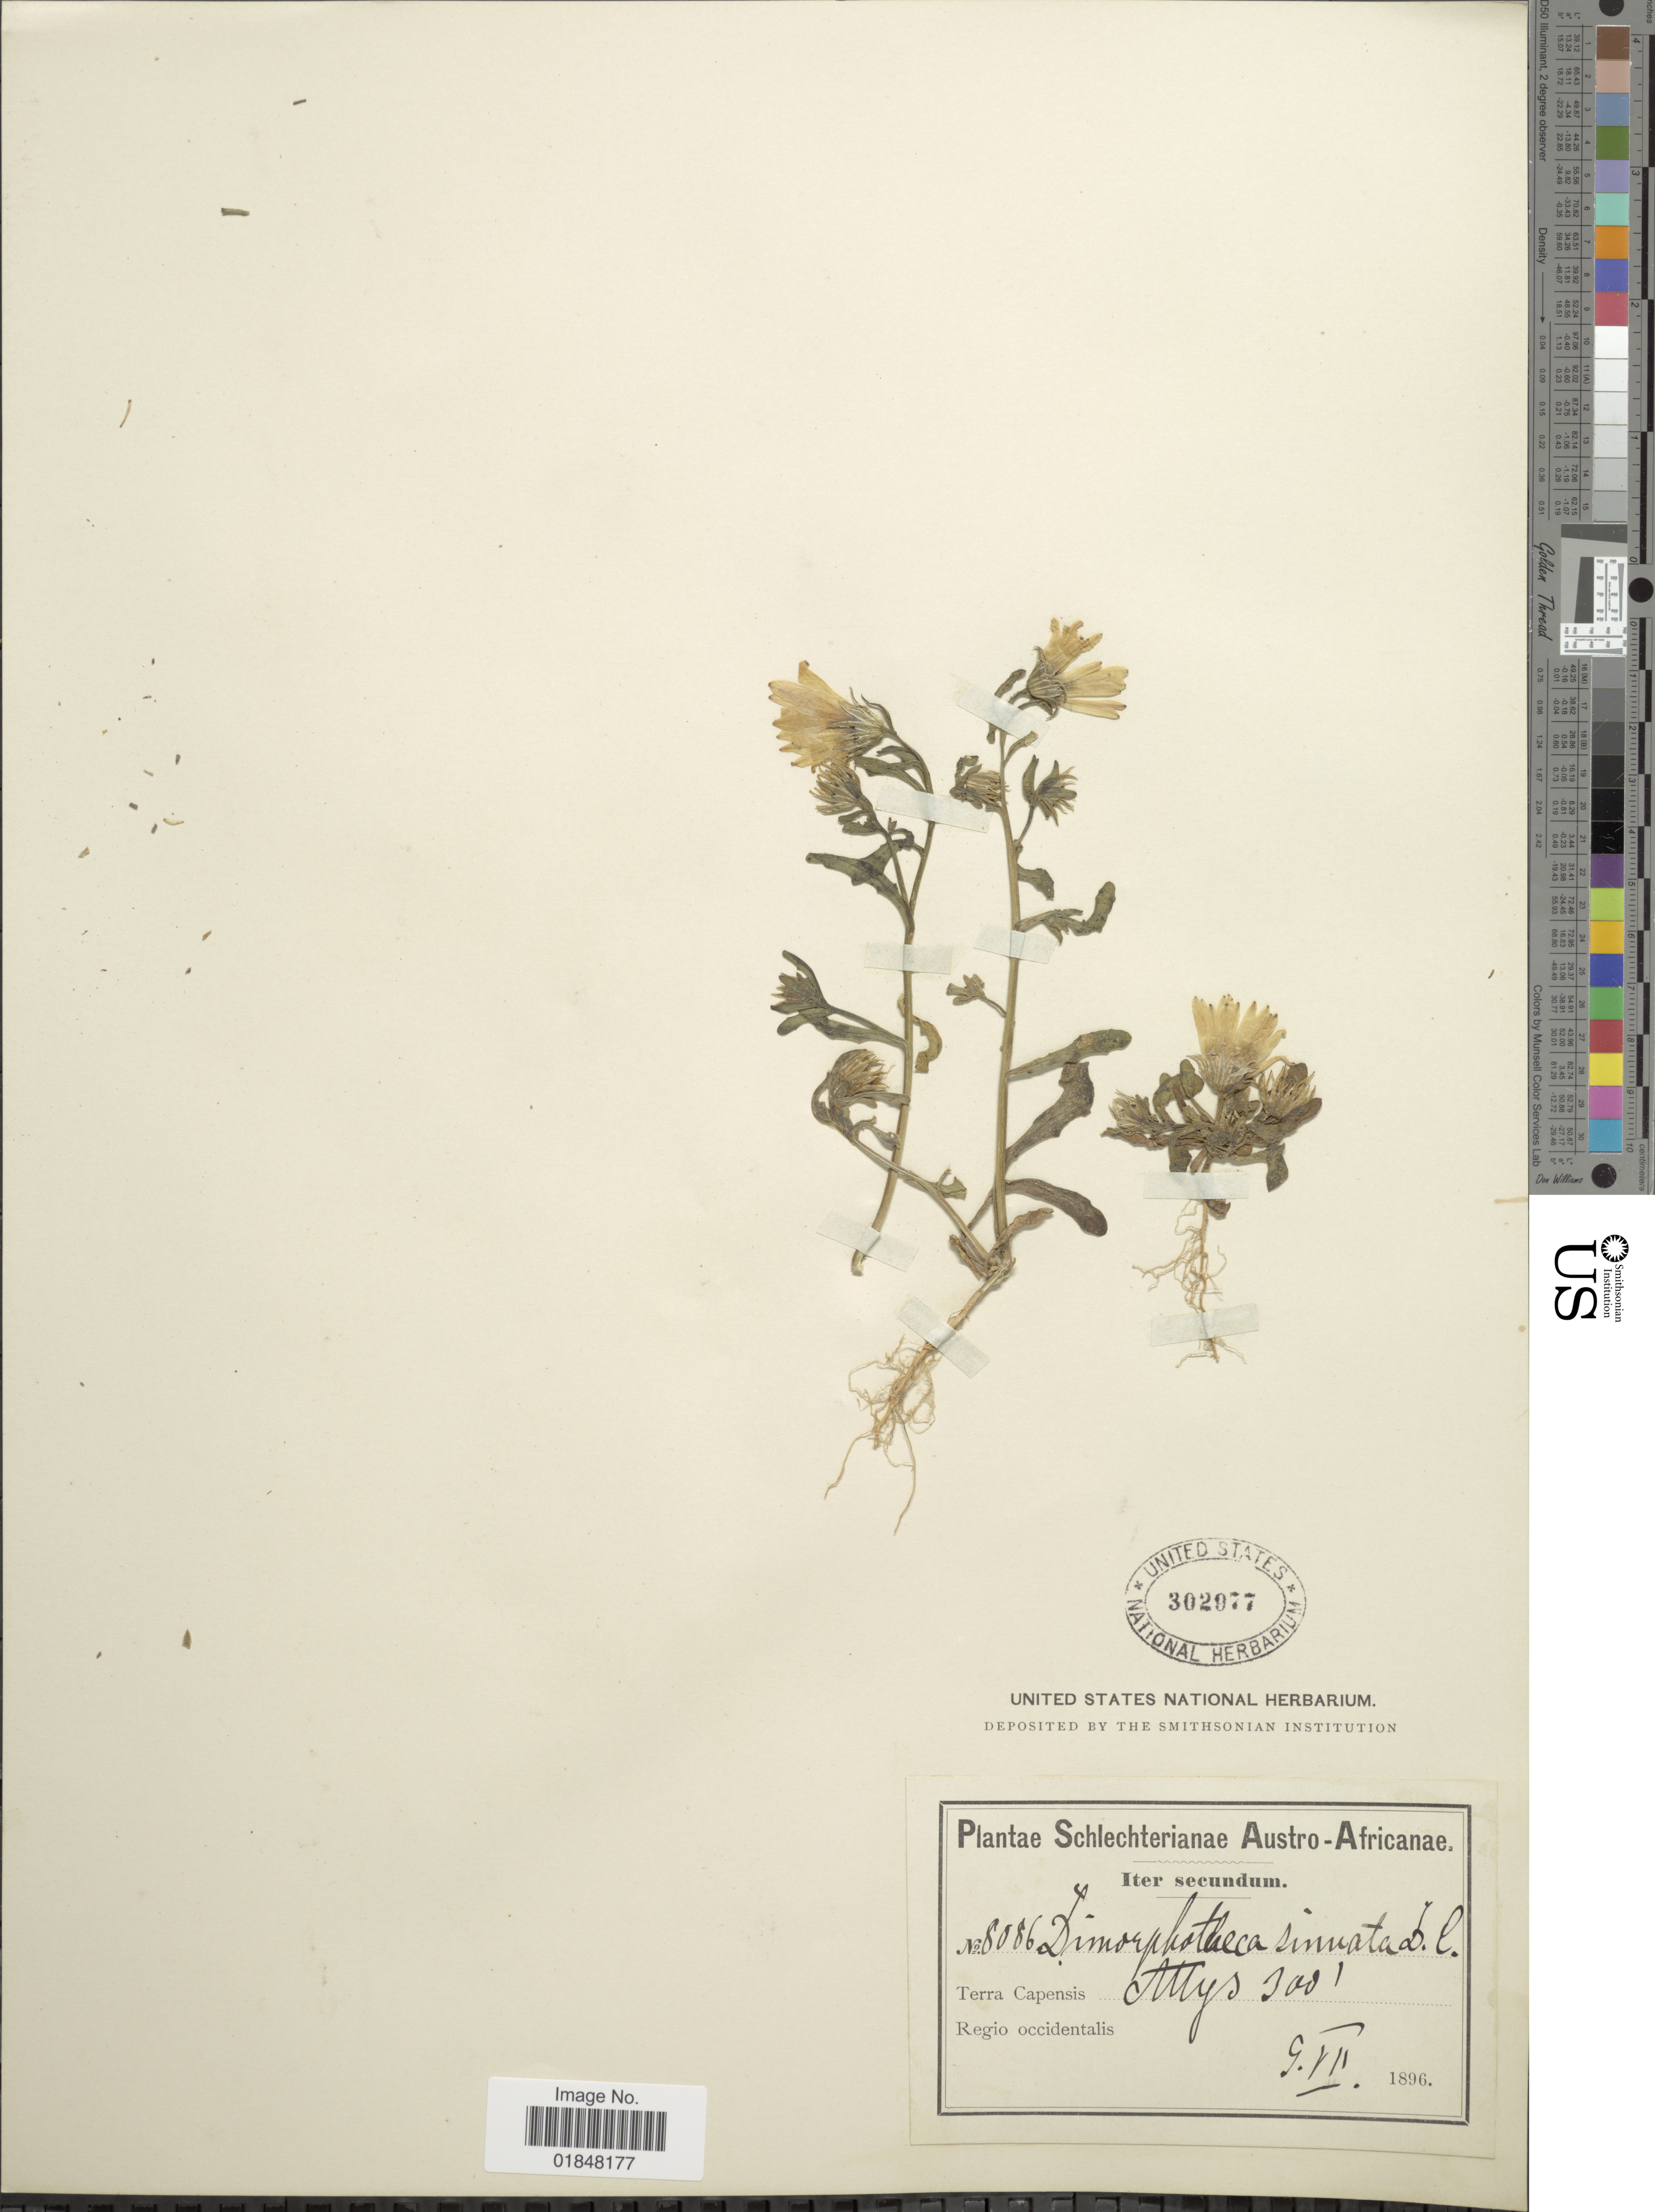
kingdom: Plantae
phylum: Tracheophyta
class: Magnoliopsida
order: Asterales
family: Asteraceae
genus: Dimorphotheca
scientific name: Dimorphotheca sinuata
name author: DC.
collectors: Schlechter, --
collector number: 8086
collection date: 1896-07-09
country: South Africa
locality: Austro - Africanae, Terra Capensis, Attys, Regio occidentalis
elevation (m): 91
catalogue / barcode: US 302977